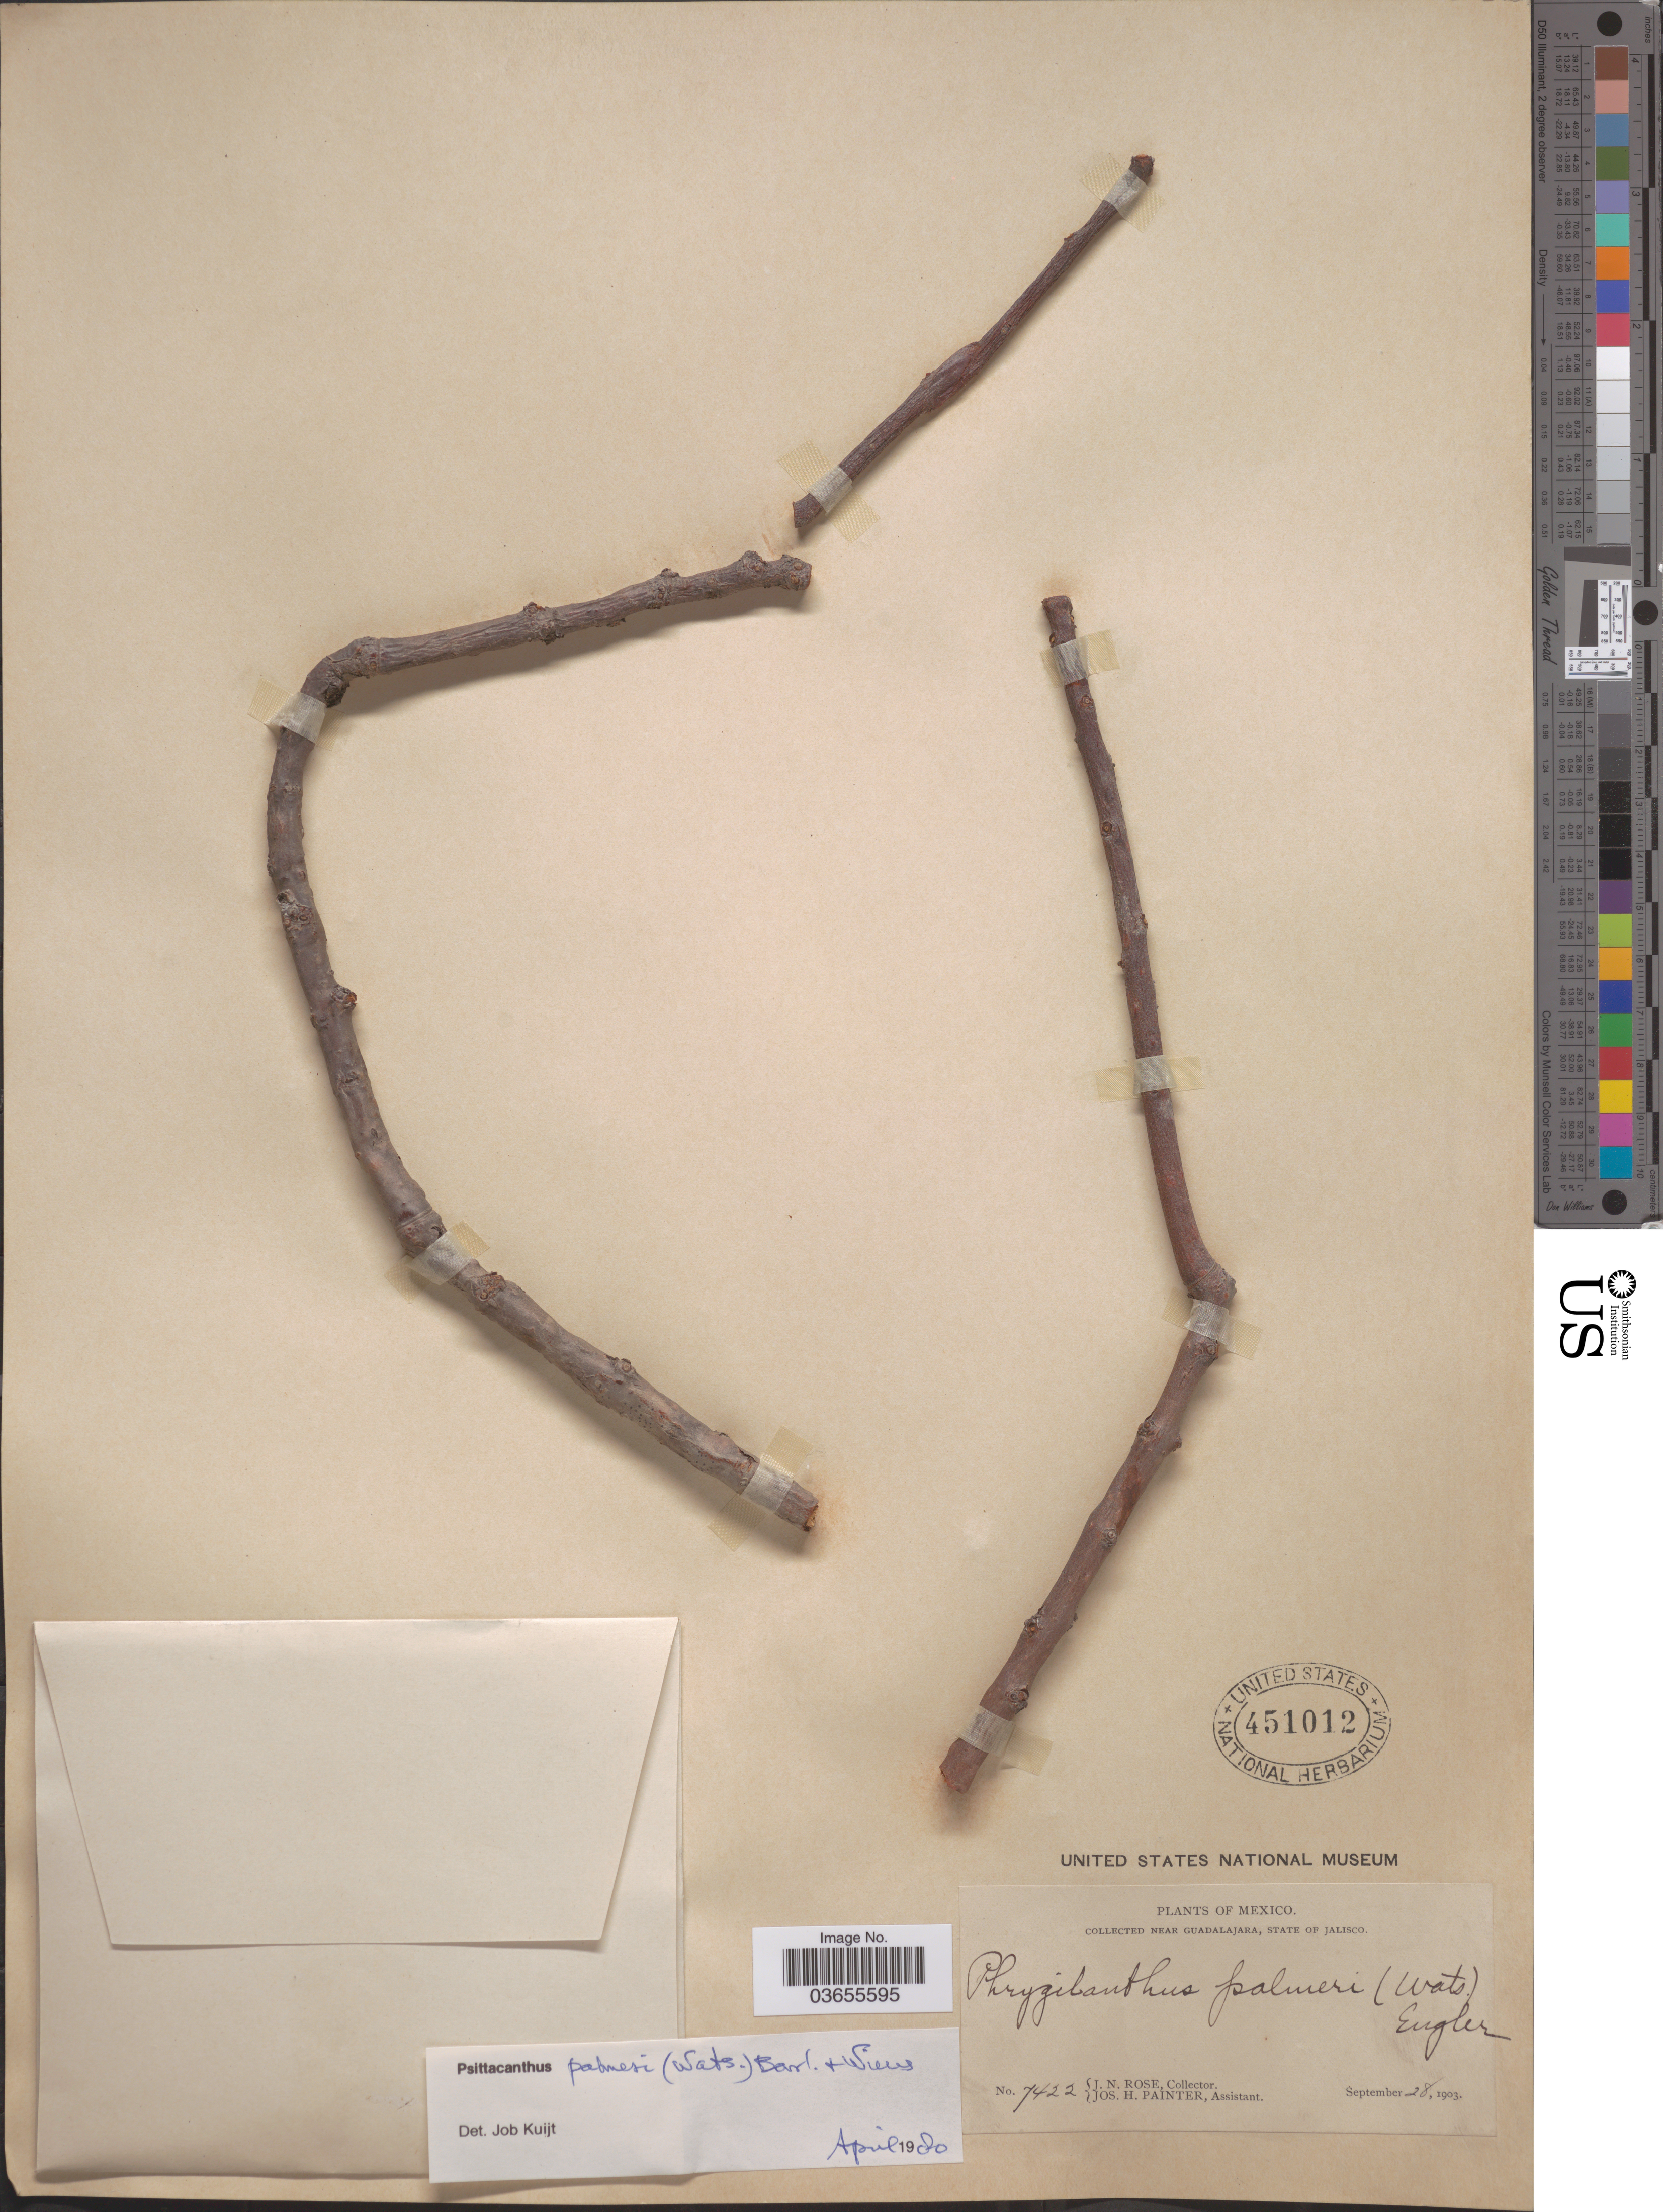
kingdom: Plantae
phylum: Tracheophyta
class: Magnoliopsida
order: Santalales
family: Loranthaceae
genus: Psittacanthus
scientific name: Psittacanthus palmeri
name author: (S. Watson) Barlow & Wiens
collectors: J. N. Rose & J. H. Painter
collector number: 7422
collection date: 1903-09-28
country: Mexico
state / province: Jalisco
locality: Near Guadalajara.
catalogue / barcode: US 451012